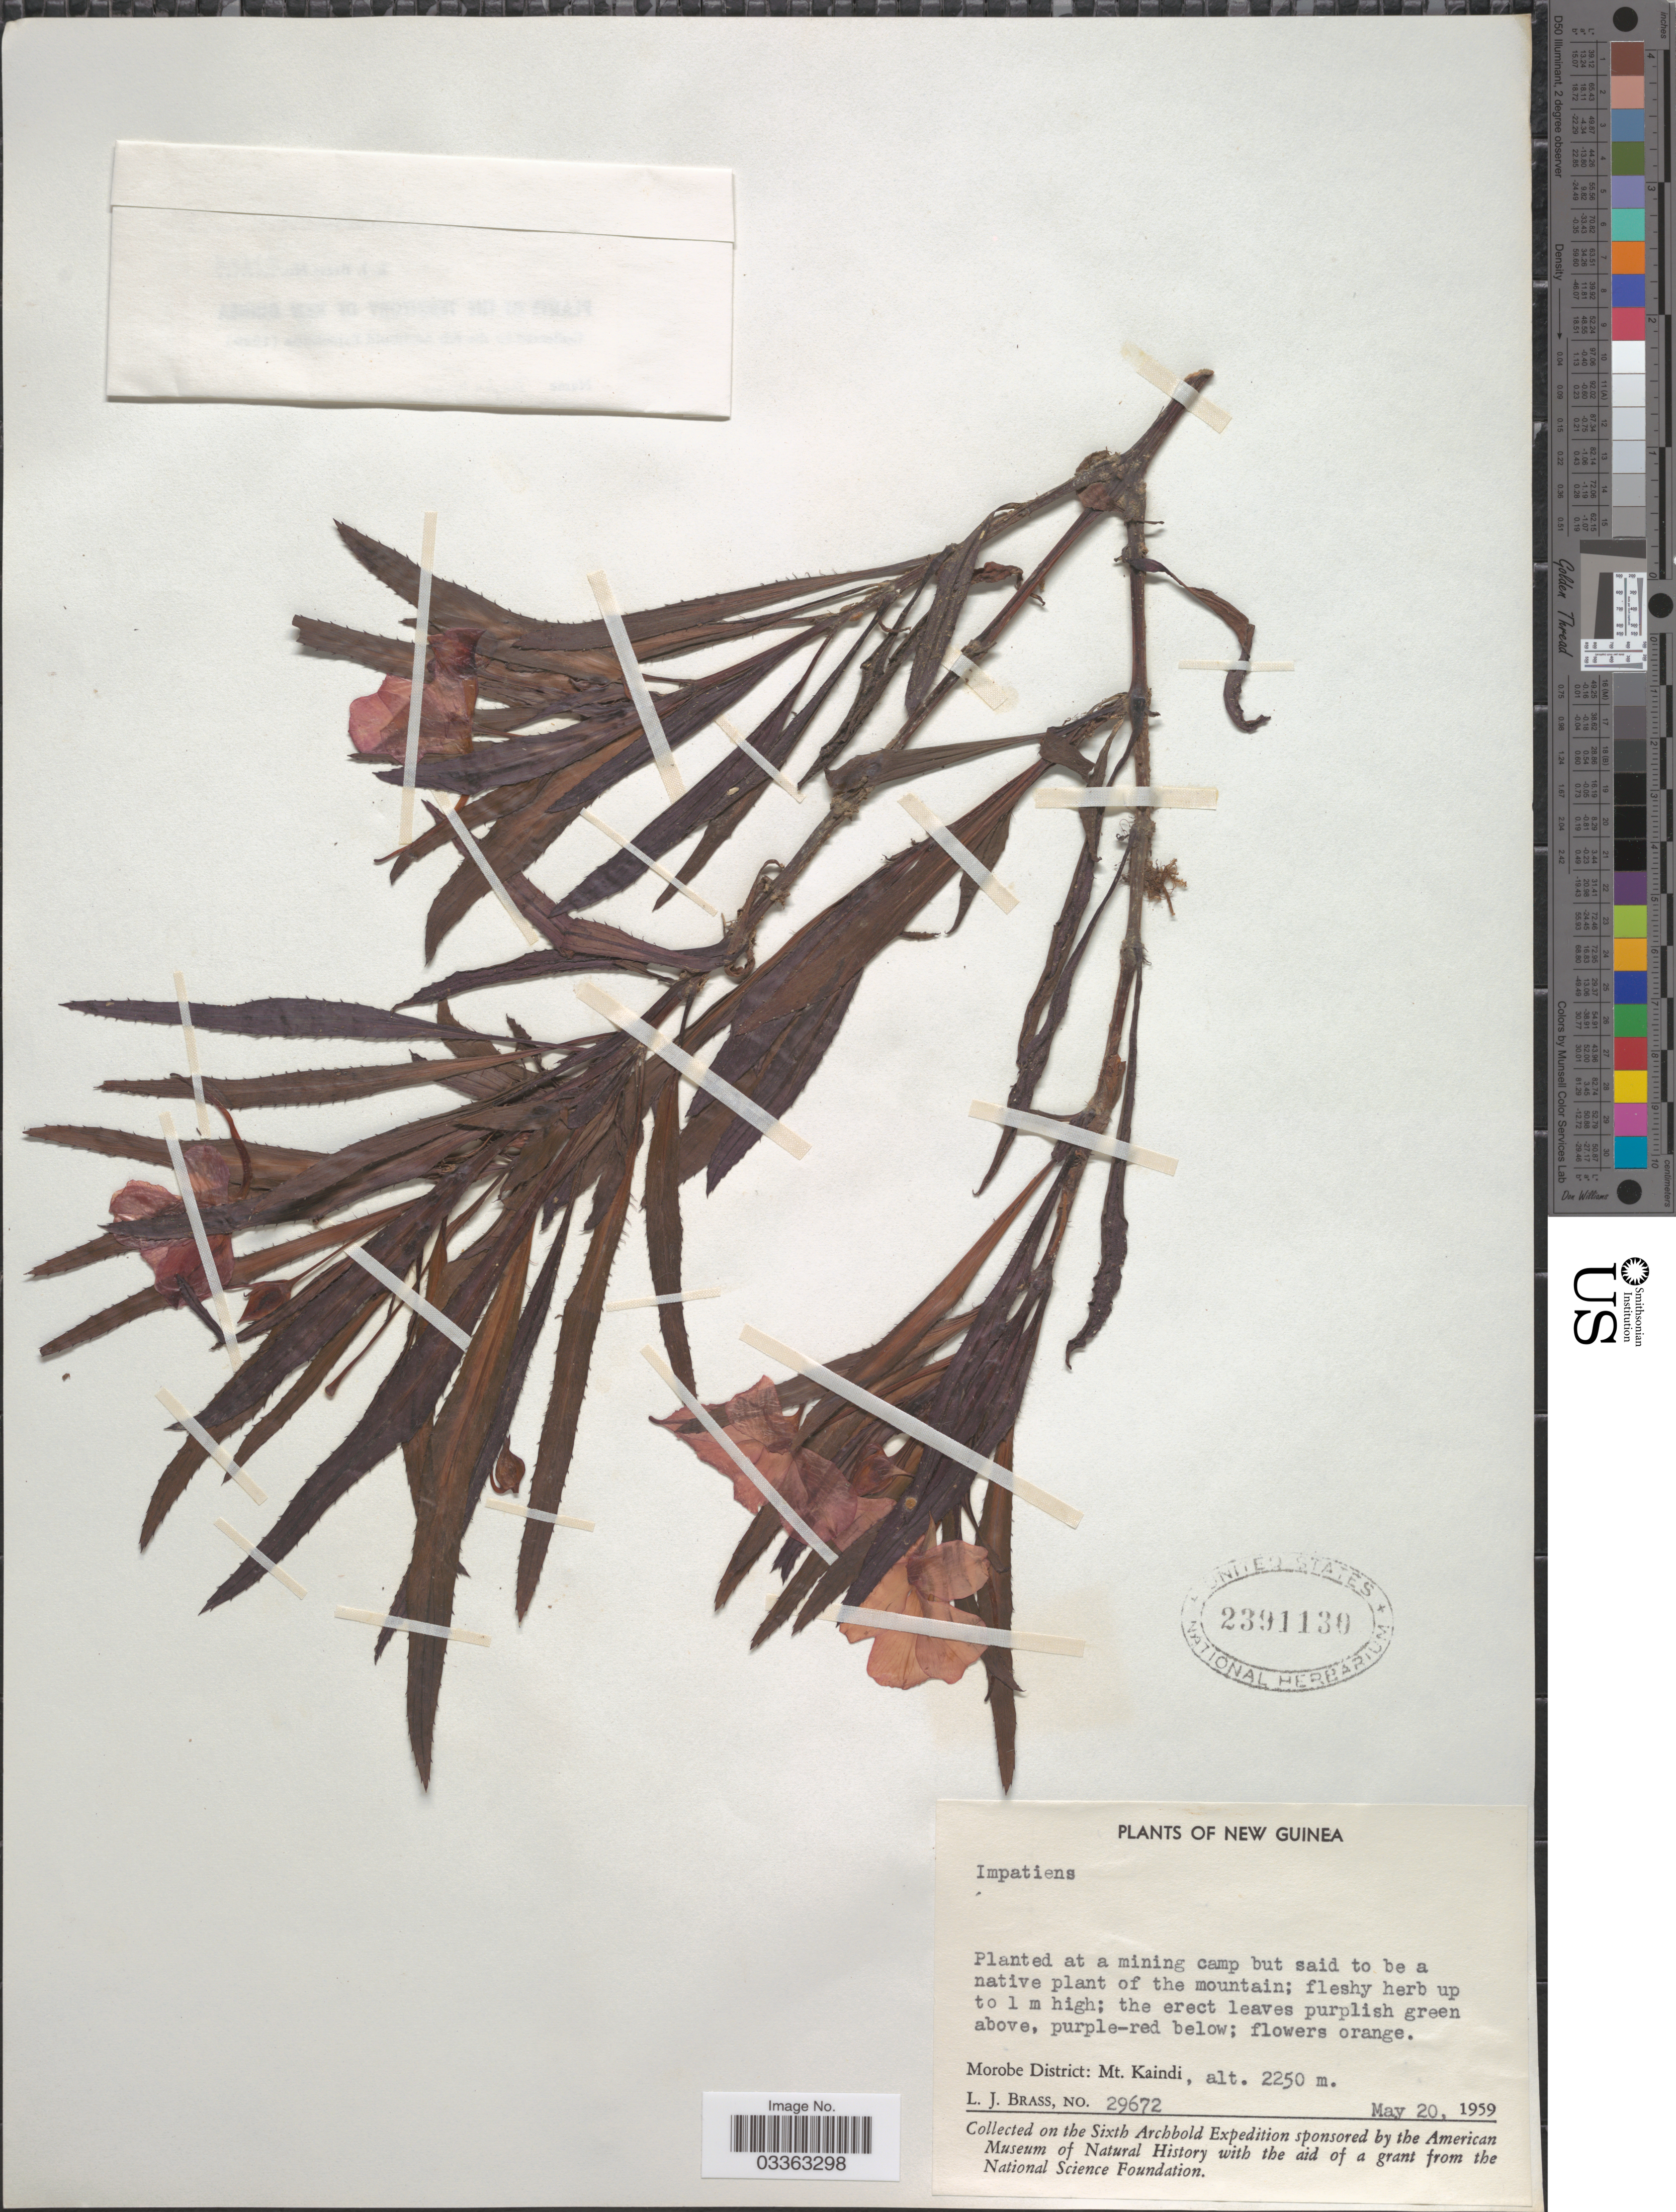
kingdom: Plantae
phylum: Tracheophyta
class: Magnoliopsida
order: Ericales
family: Balsaminaceae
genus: Impatiens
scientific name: Impatiens sp.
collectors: L. J. Brass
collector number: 29672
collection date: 1959-05-20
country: Papua New Guinea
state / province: Morobe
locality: New Guinea. Morobe District: Mt. Kaindi.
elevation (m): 2250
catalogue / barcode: US 2391130